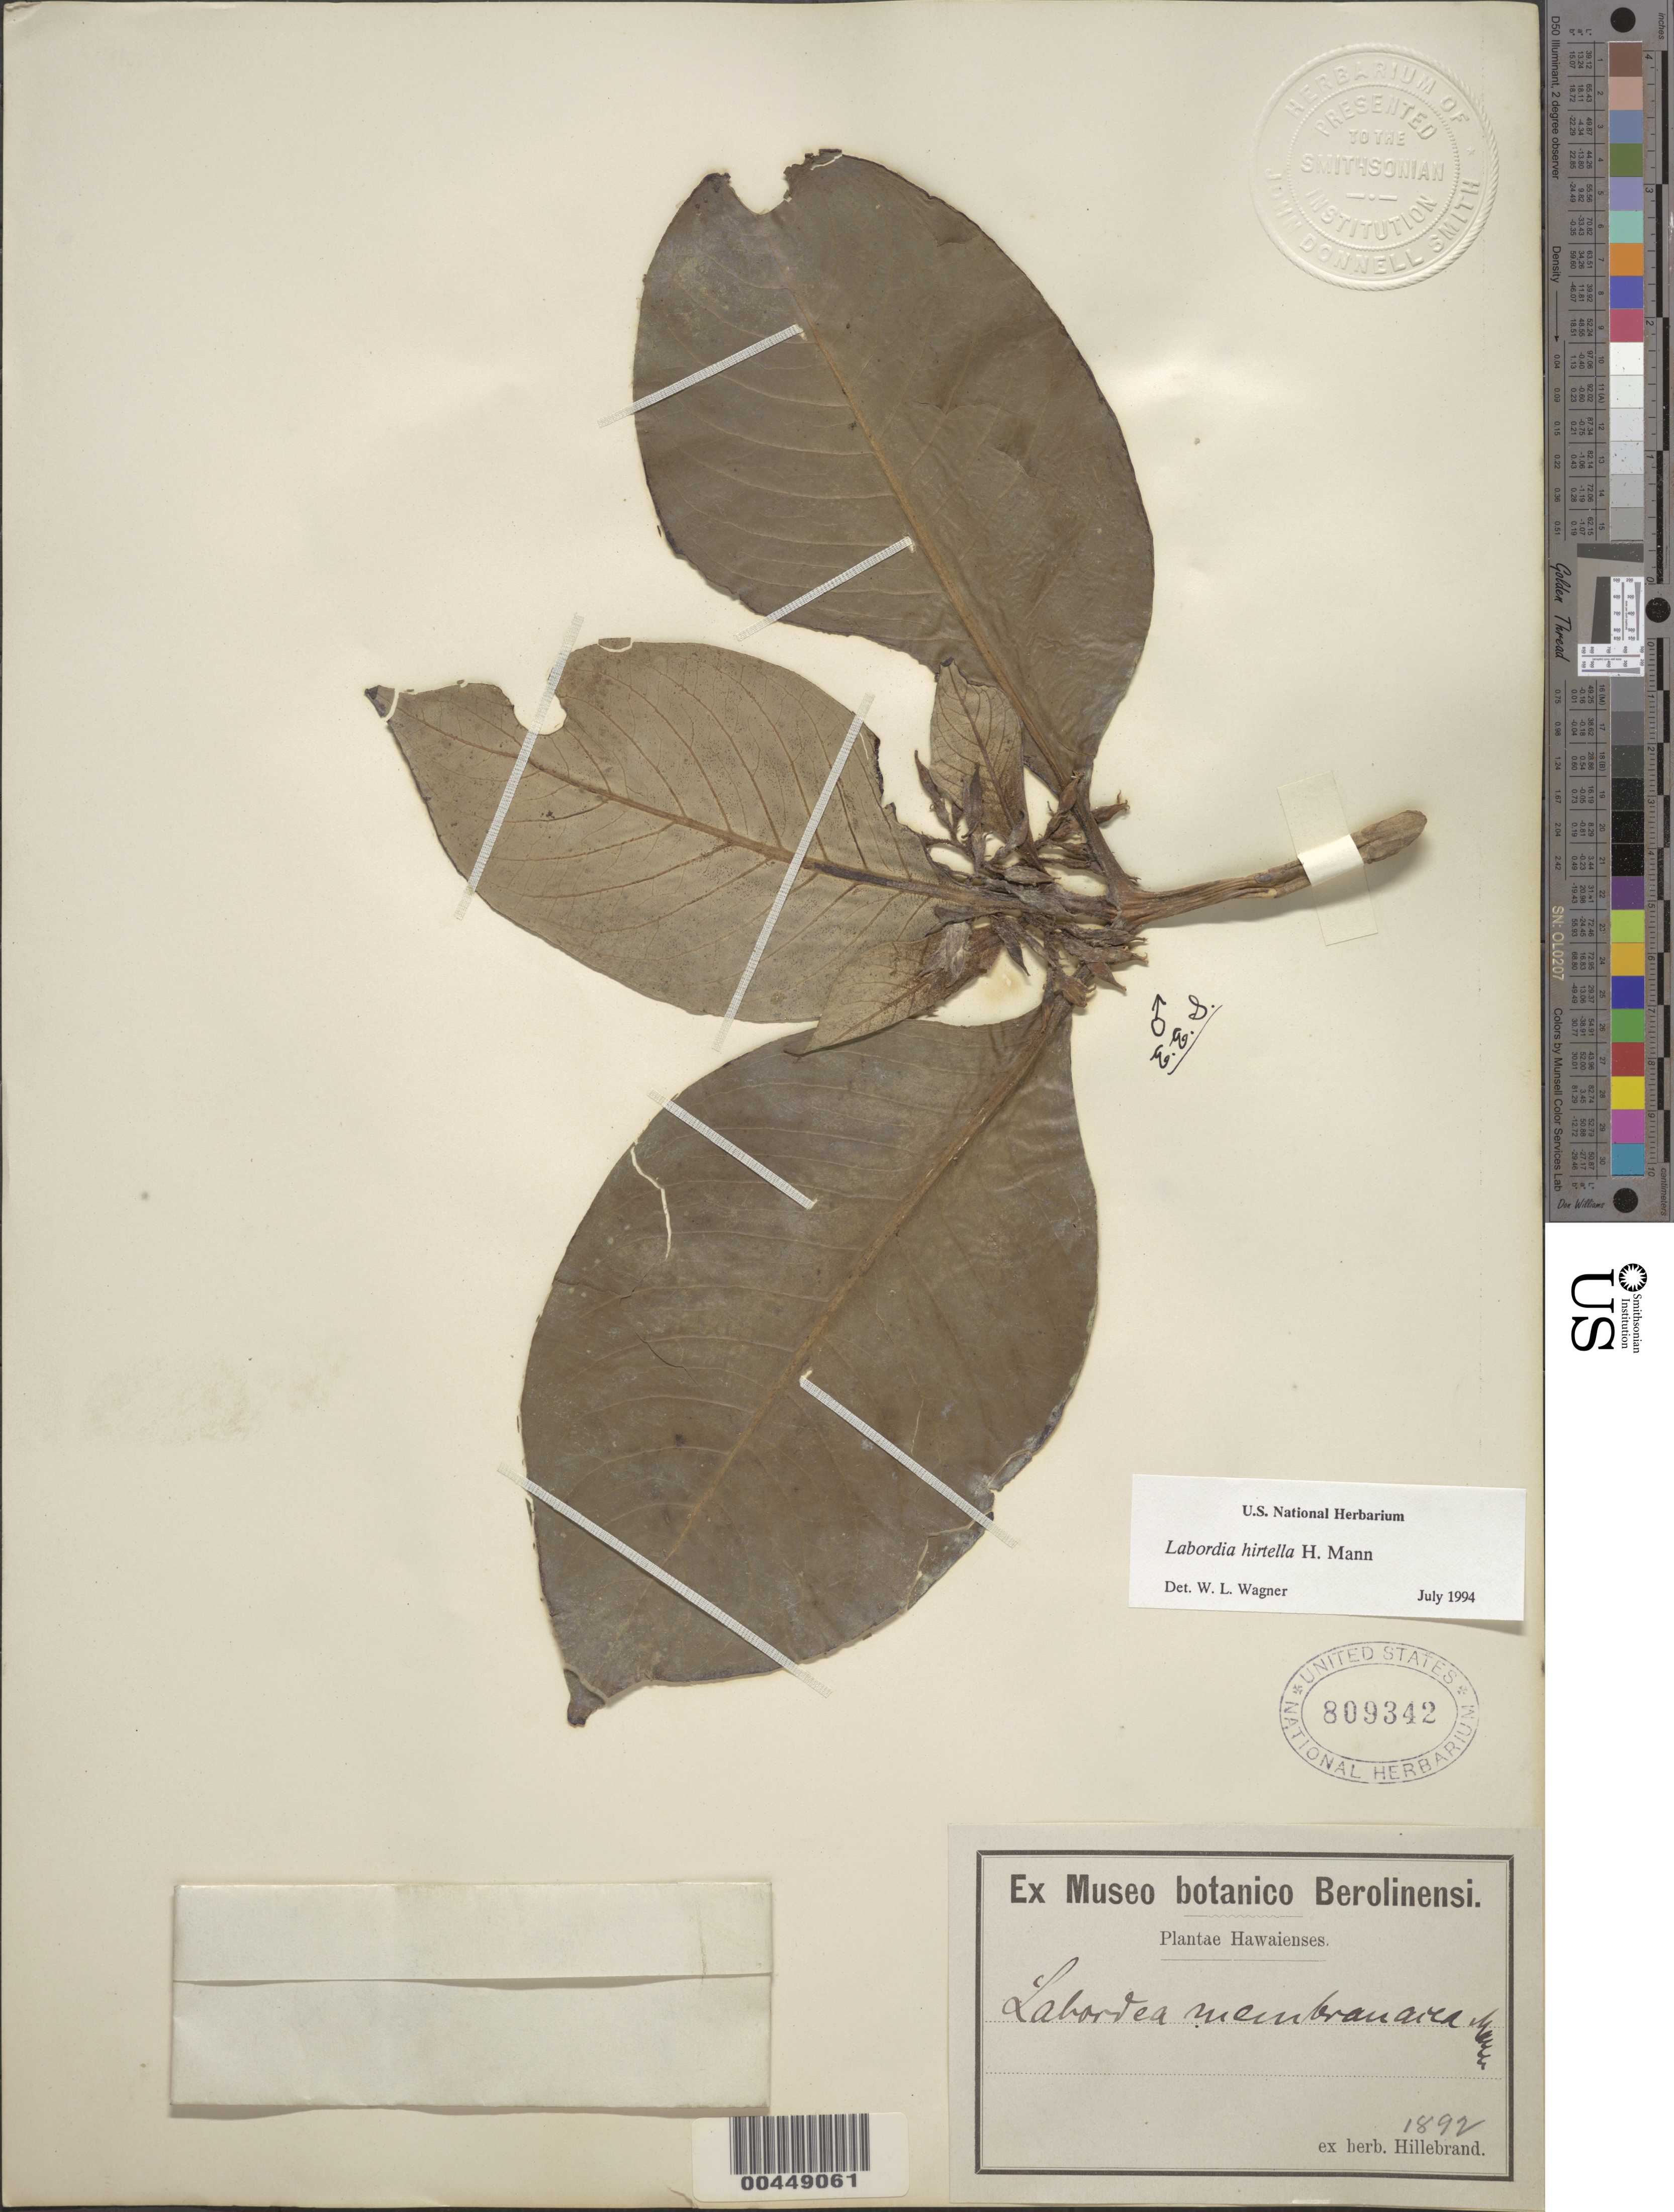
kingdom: Plantae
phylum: Tracheophyta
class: Magnoliopsida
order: Gentianales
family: Loganiaceae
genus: Geniostoma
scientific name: Geniostoma hirtellum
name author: (H. Mann) Byng & Christenh.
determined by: Wagner, W. L., (BOT), Smithsonian Institution - National Museum of Natural History (UNITED STATES)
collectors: W. Hillebrand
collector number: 1892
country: United States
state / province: Hawaii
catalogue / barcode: US 809342